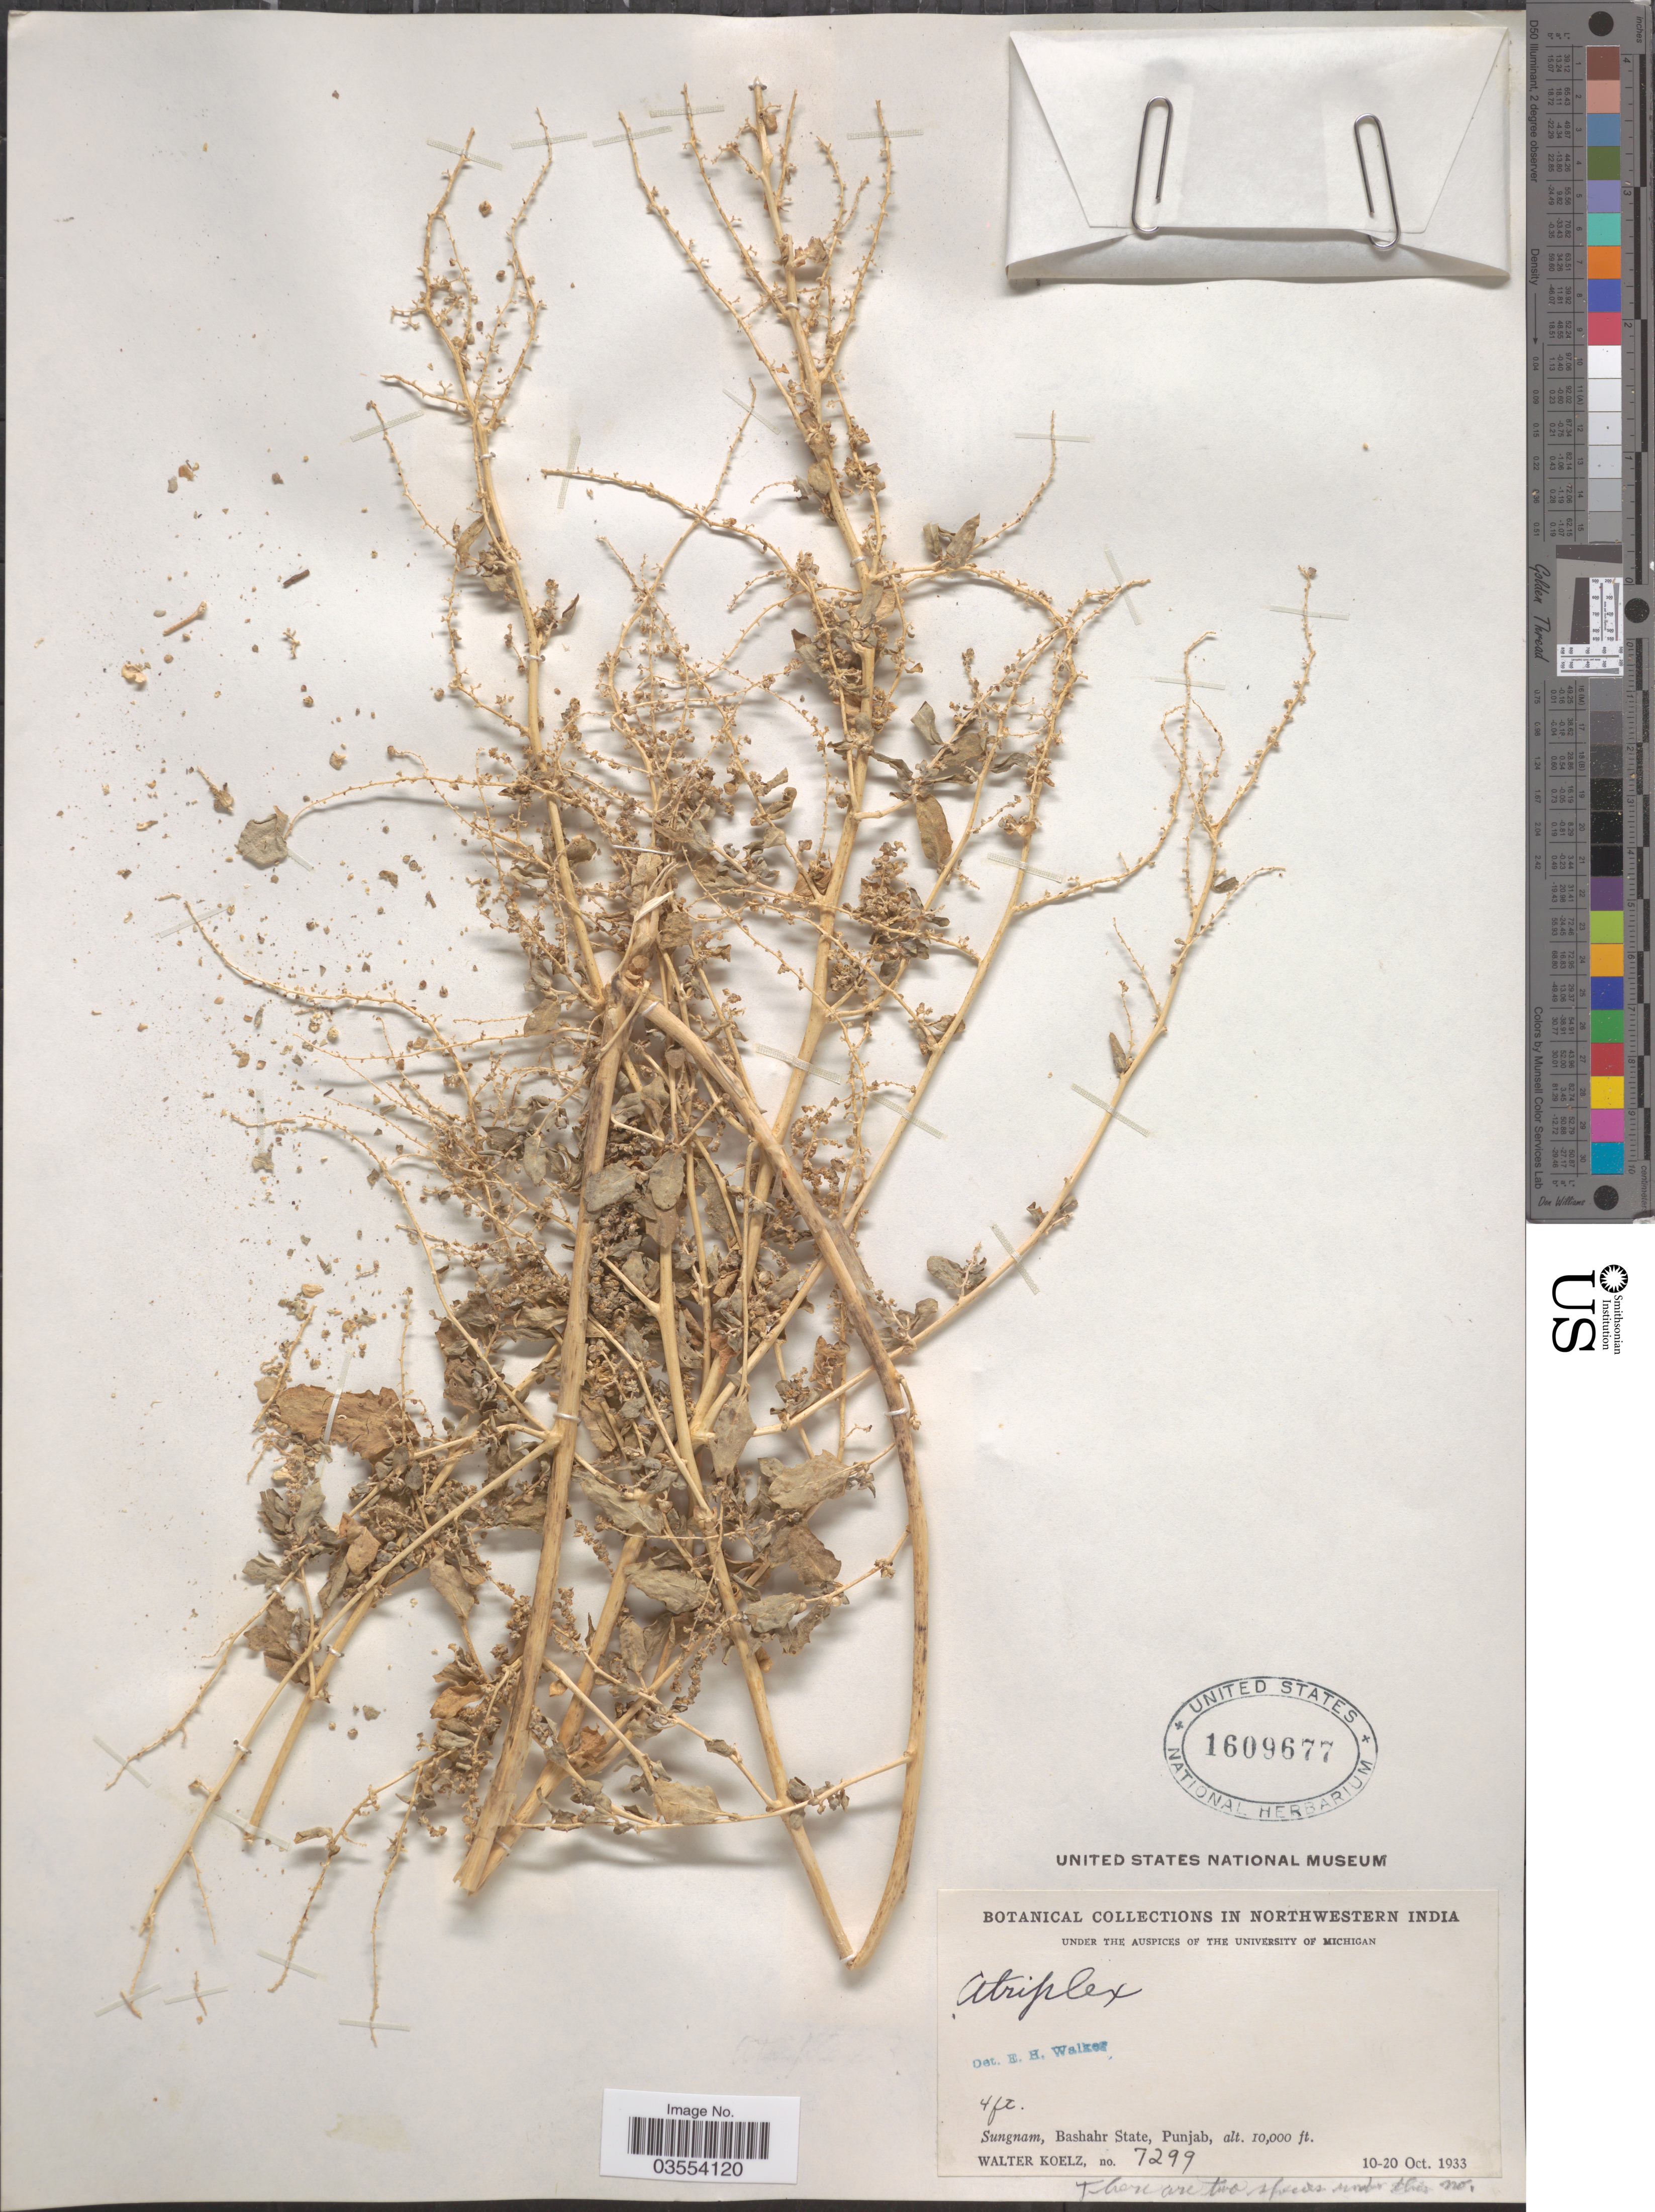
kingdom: Plantae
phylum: Tracheophyta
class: Magnoliopsida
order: Caryophyllales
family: Amaranthaceae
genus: Atriplex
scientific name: Atriplex sp.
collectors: W. N. Koelz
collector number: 7299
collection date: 1933-10-10/1933-10-20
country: India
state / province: Punjab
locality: Northwestern India. Sungnam, Bashahr State.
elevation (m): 3048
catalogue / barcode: US 1609677